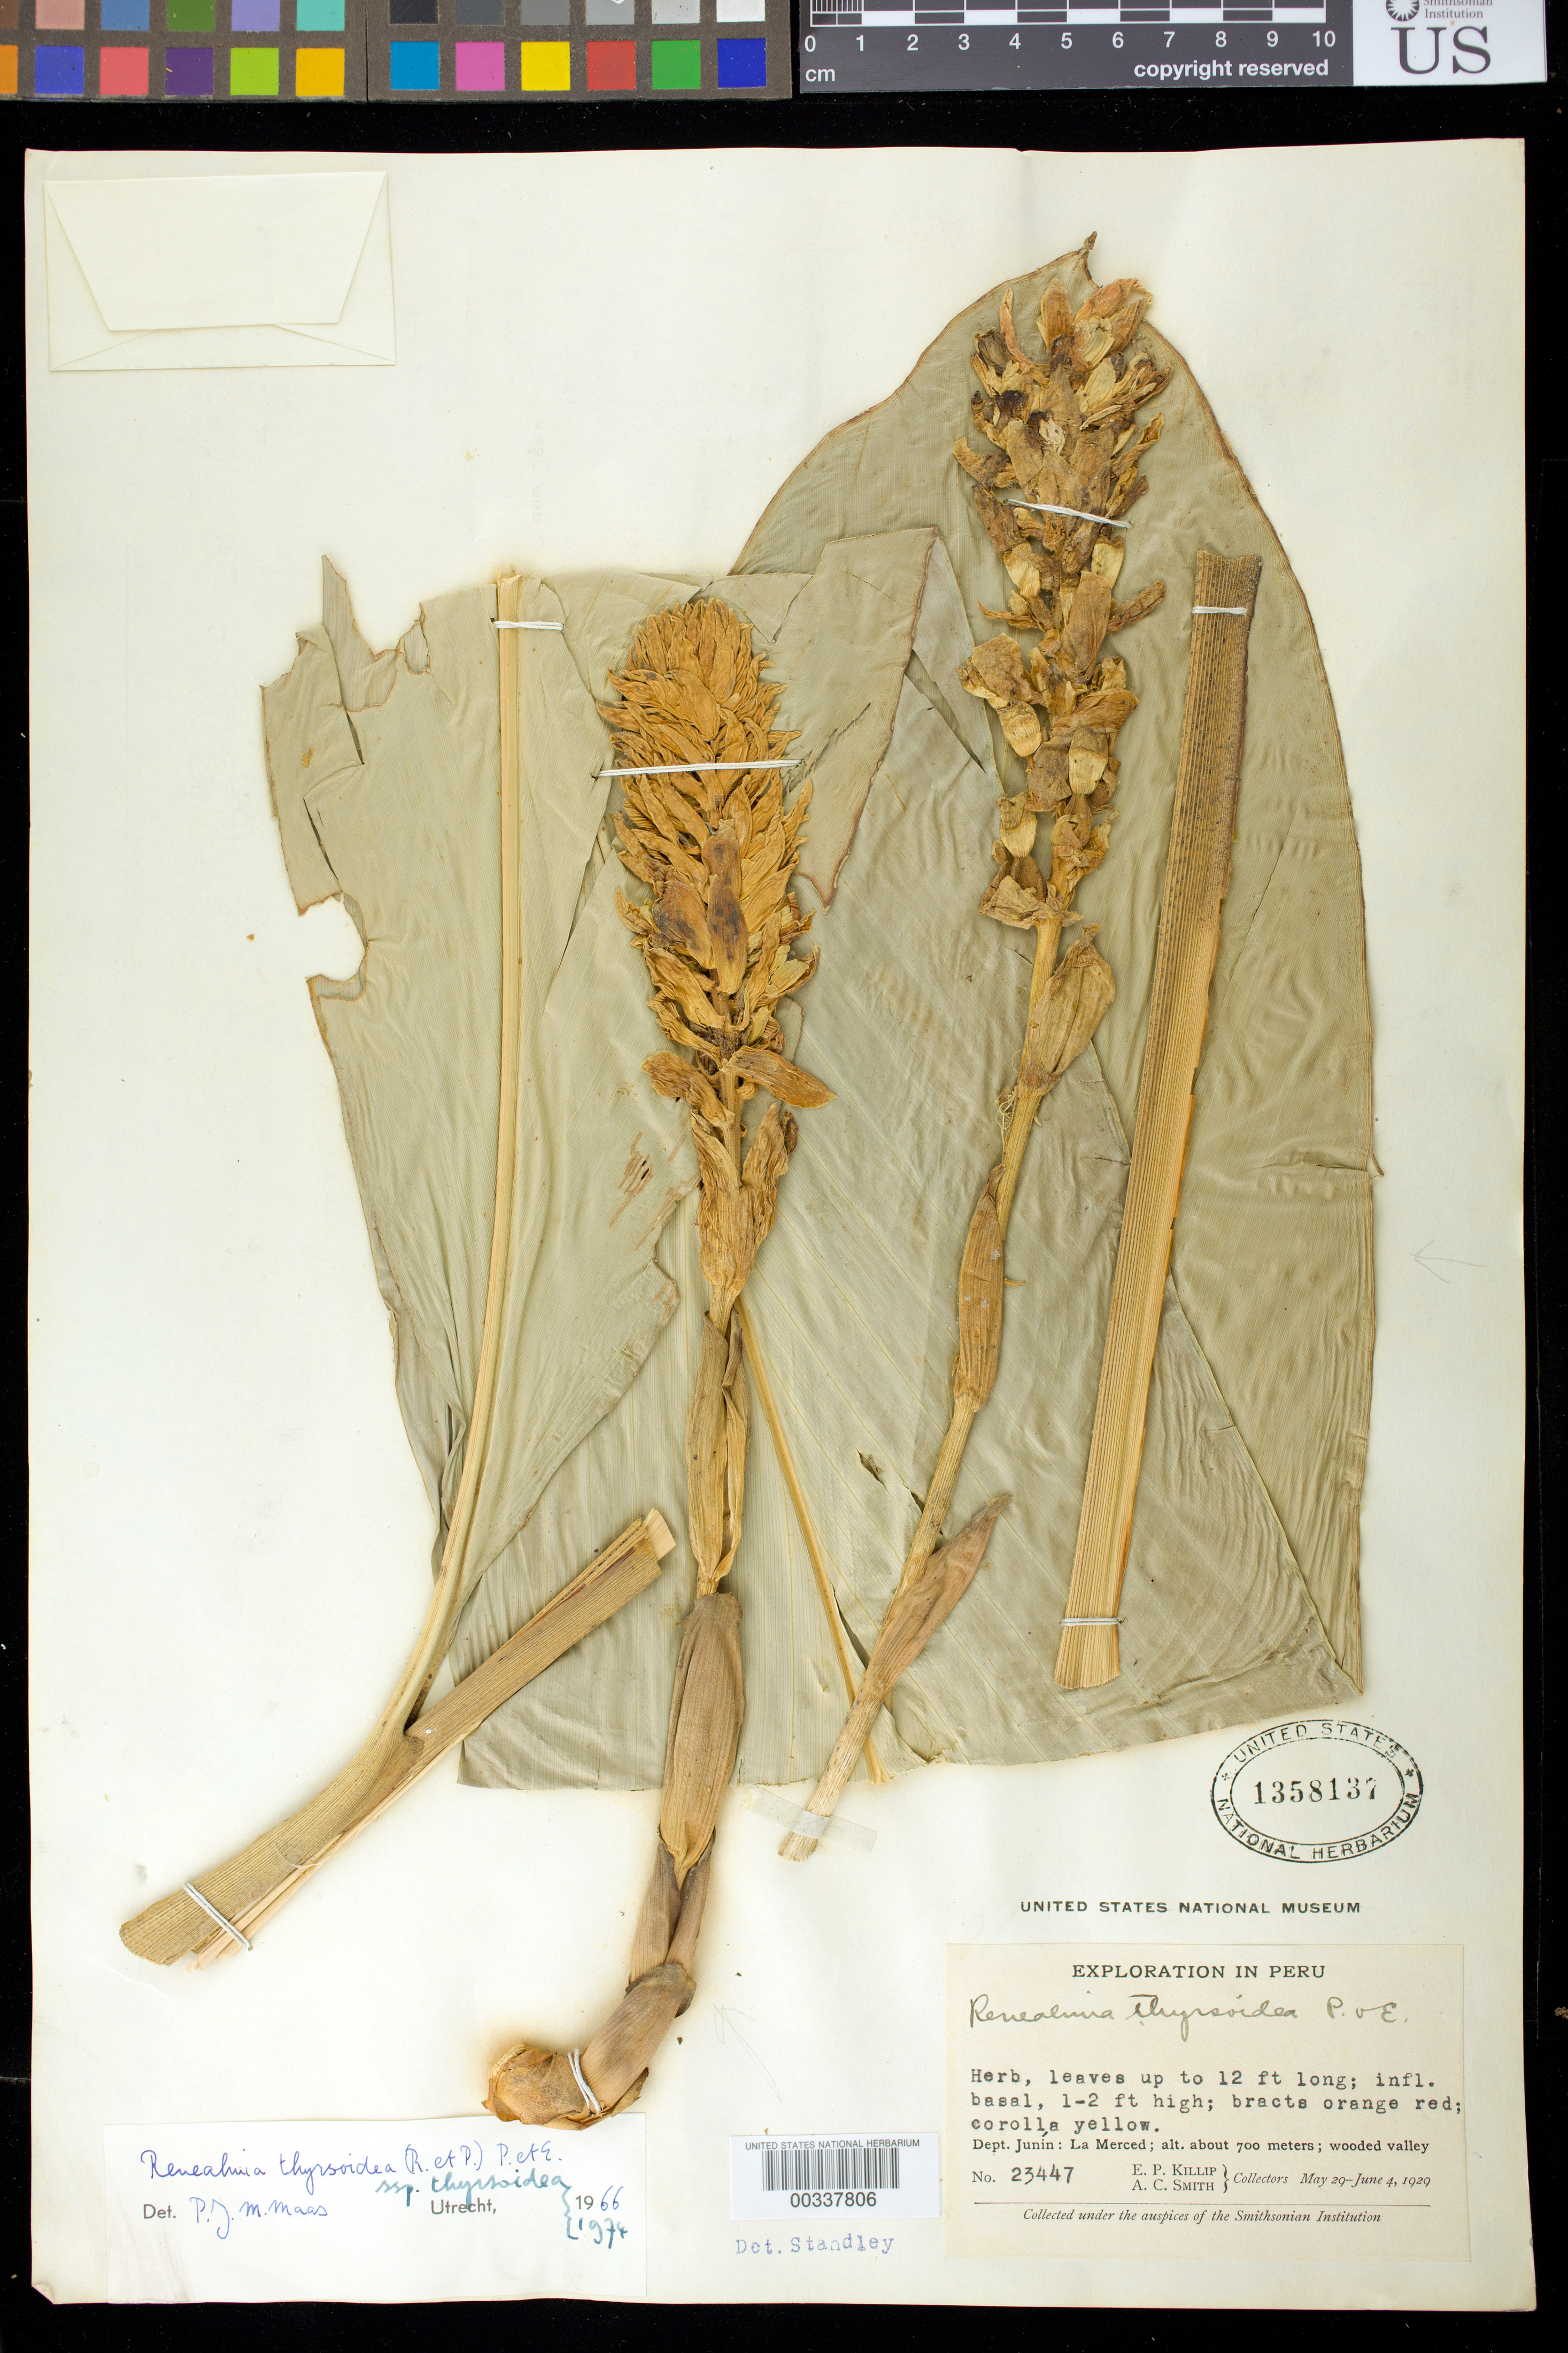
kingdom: Plantae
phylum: Tracheophyta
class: Liliopsida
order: Zingiberales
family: Zingiberaceae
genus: Renealmia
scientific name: Renealmia thyrsoidea subsp. thyrsoidea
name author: (Ruiz & Pav.) Poepp. & Endl.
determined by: Maas, Paul J. M.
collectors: E. P. Killip & A. C. Smith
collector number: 23447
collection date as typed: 29 May 1929 to 04 Jun 1929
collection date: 1929-05-29/1929-06-04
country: Peru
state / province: Junín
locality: La merced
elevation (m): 700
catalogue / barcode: US 1358137